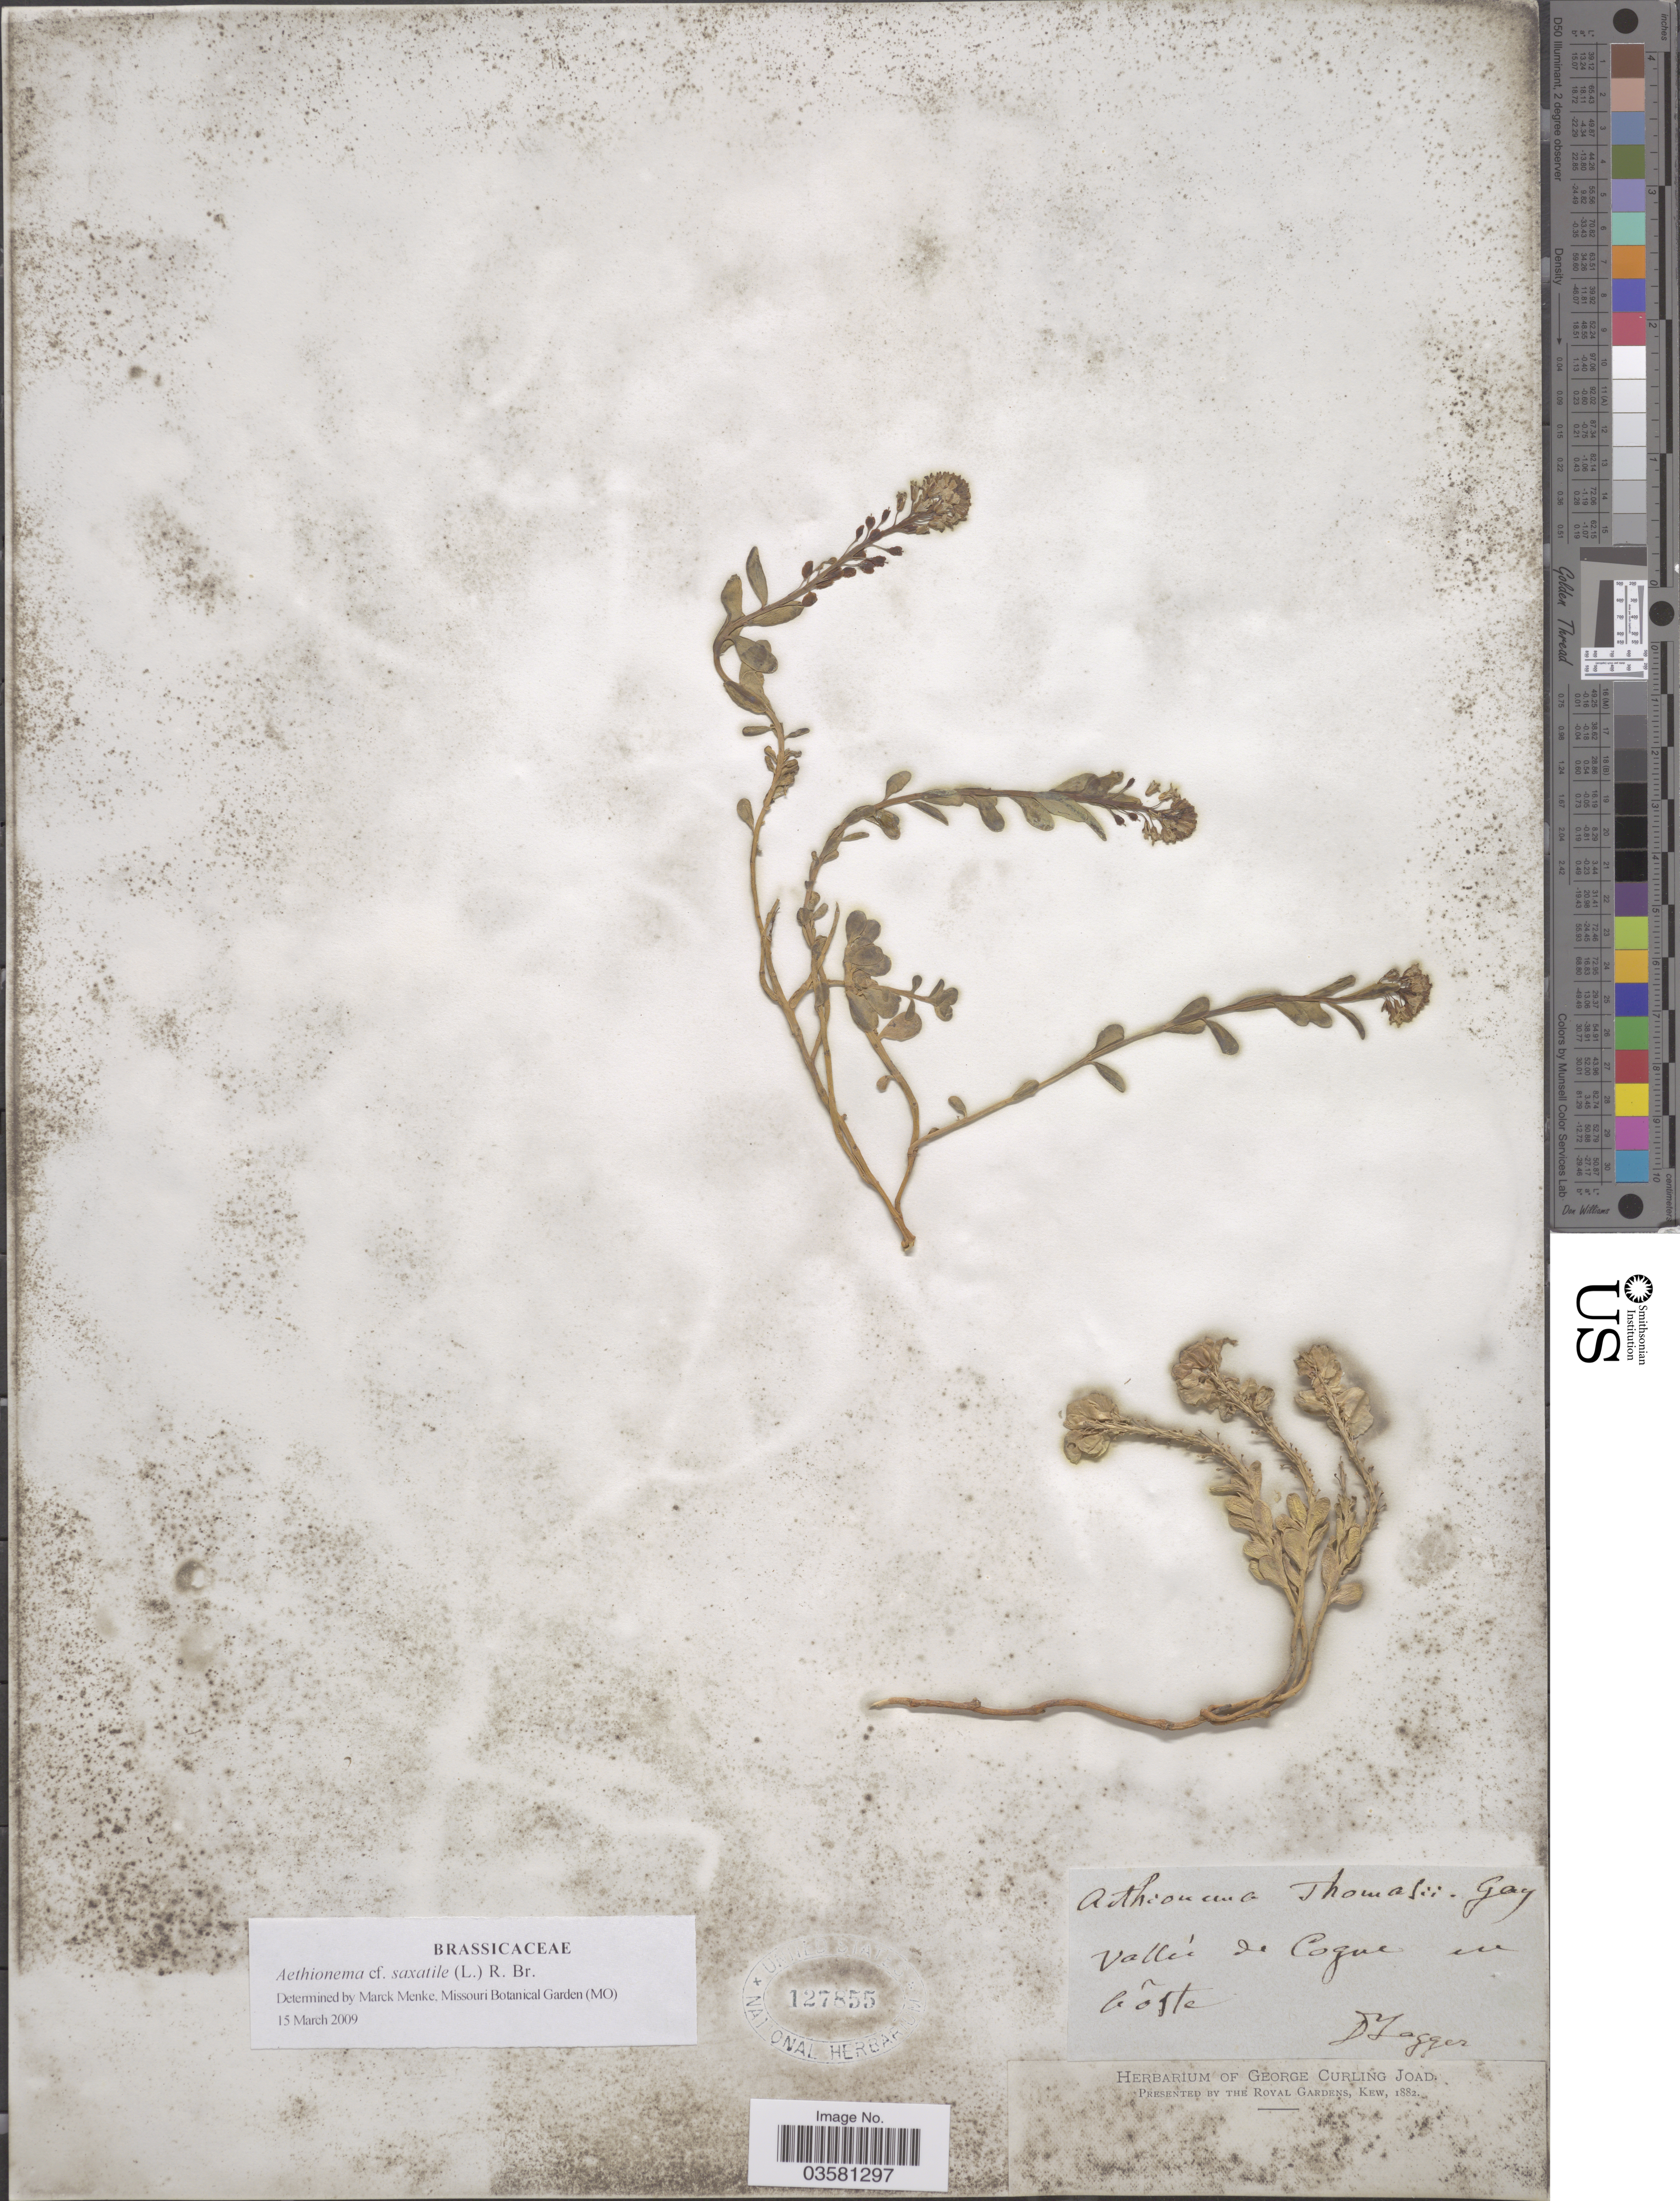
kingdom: Plantae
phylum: Tracheophyta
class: Magnoliopsida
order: Brassicales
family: Brassicaceae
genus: Aethionema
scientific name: Aethionema saxatile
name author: (L.) W.T. Aiton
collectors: F. J. Lagger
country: Italy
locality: Vallée de Cogne en Aosta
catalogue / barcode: US 127855